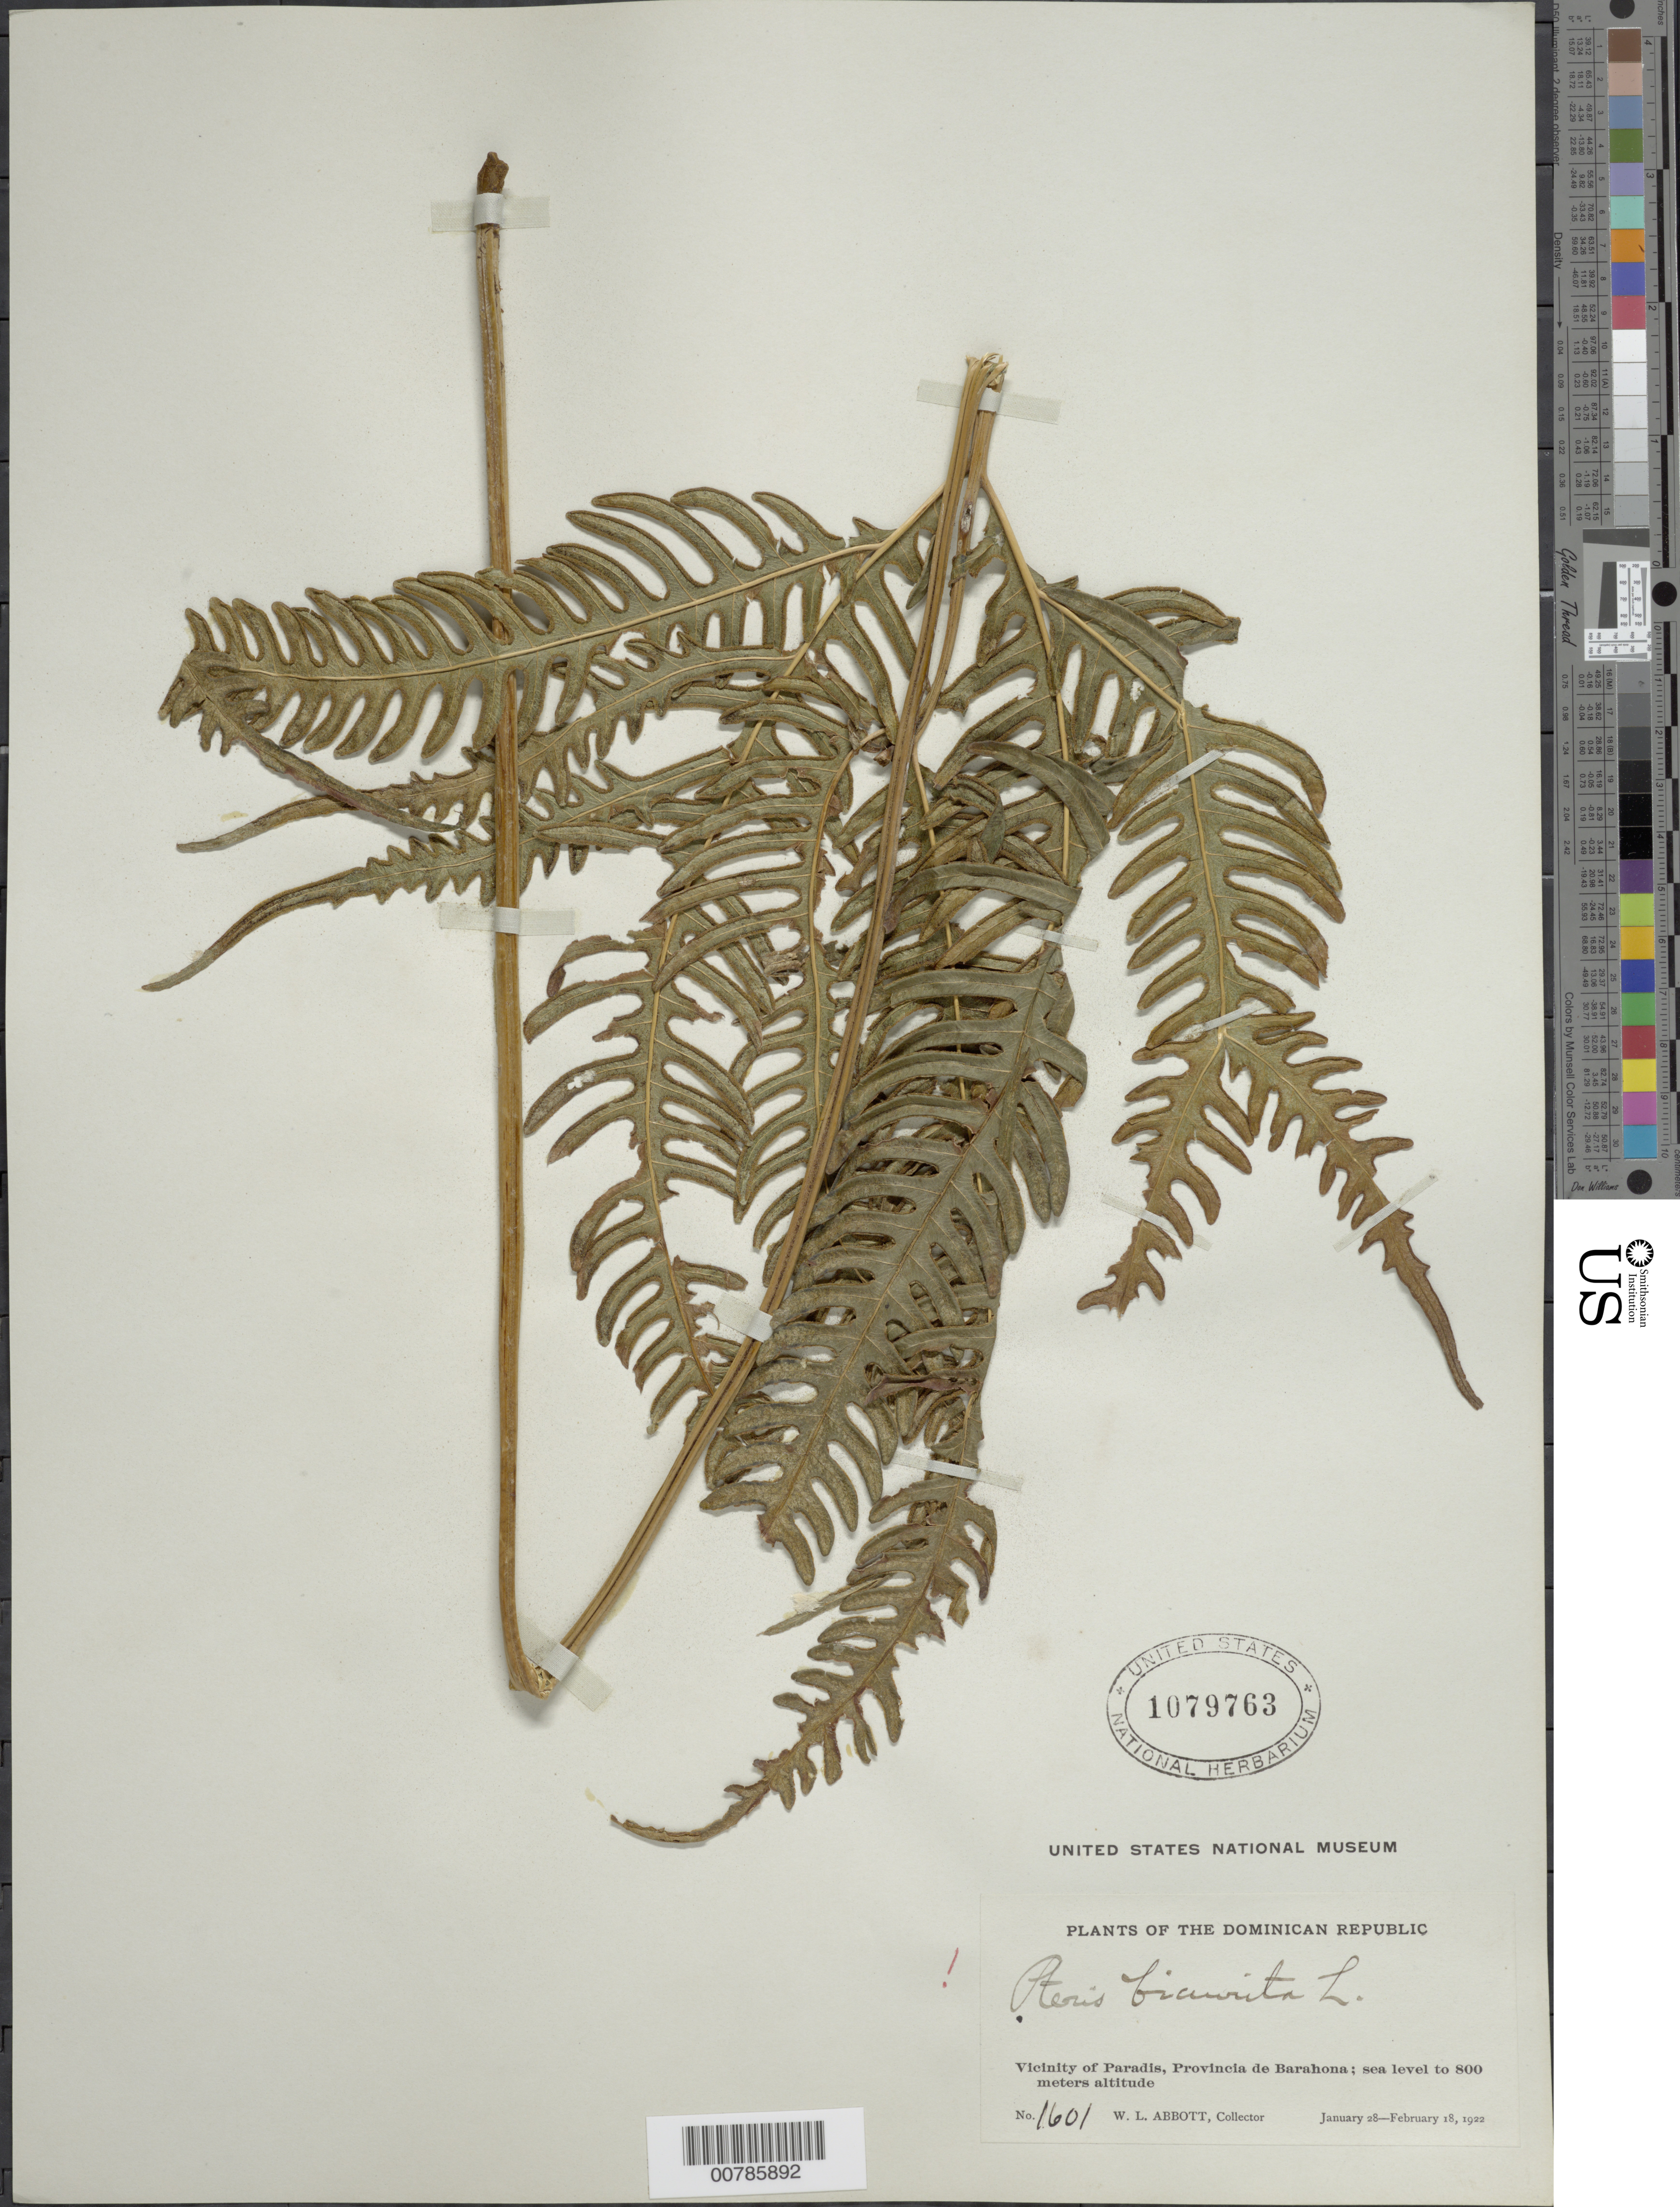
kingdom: Plantae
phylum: Tracheophyta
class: Polypodiopsida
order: Polypodiales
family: Pteridaceae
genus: Pteris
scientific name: Pteris biaurita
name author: L.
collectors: W. L. Abbott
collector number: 1601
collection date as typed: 28 Feb 1922 18 Feb 1922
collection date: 1922-02-18/1922-02-28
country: Dominican Republic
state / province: Barahona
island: Hispaniola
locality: Paradis, vicinity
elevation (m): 0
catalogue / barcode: US 1079763